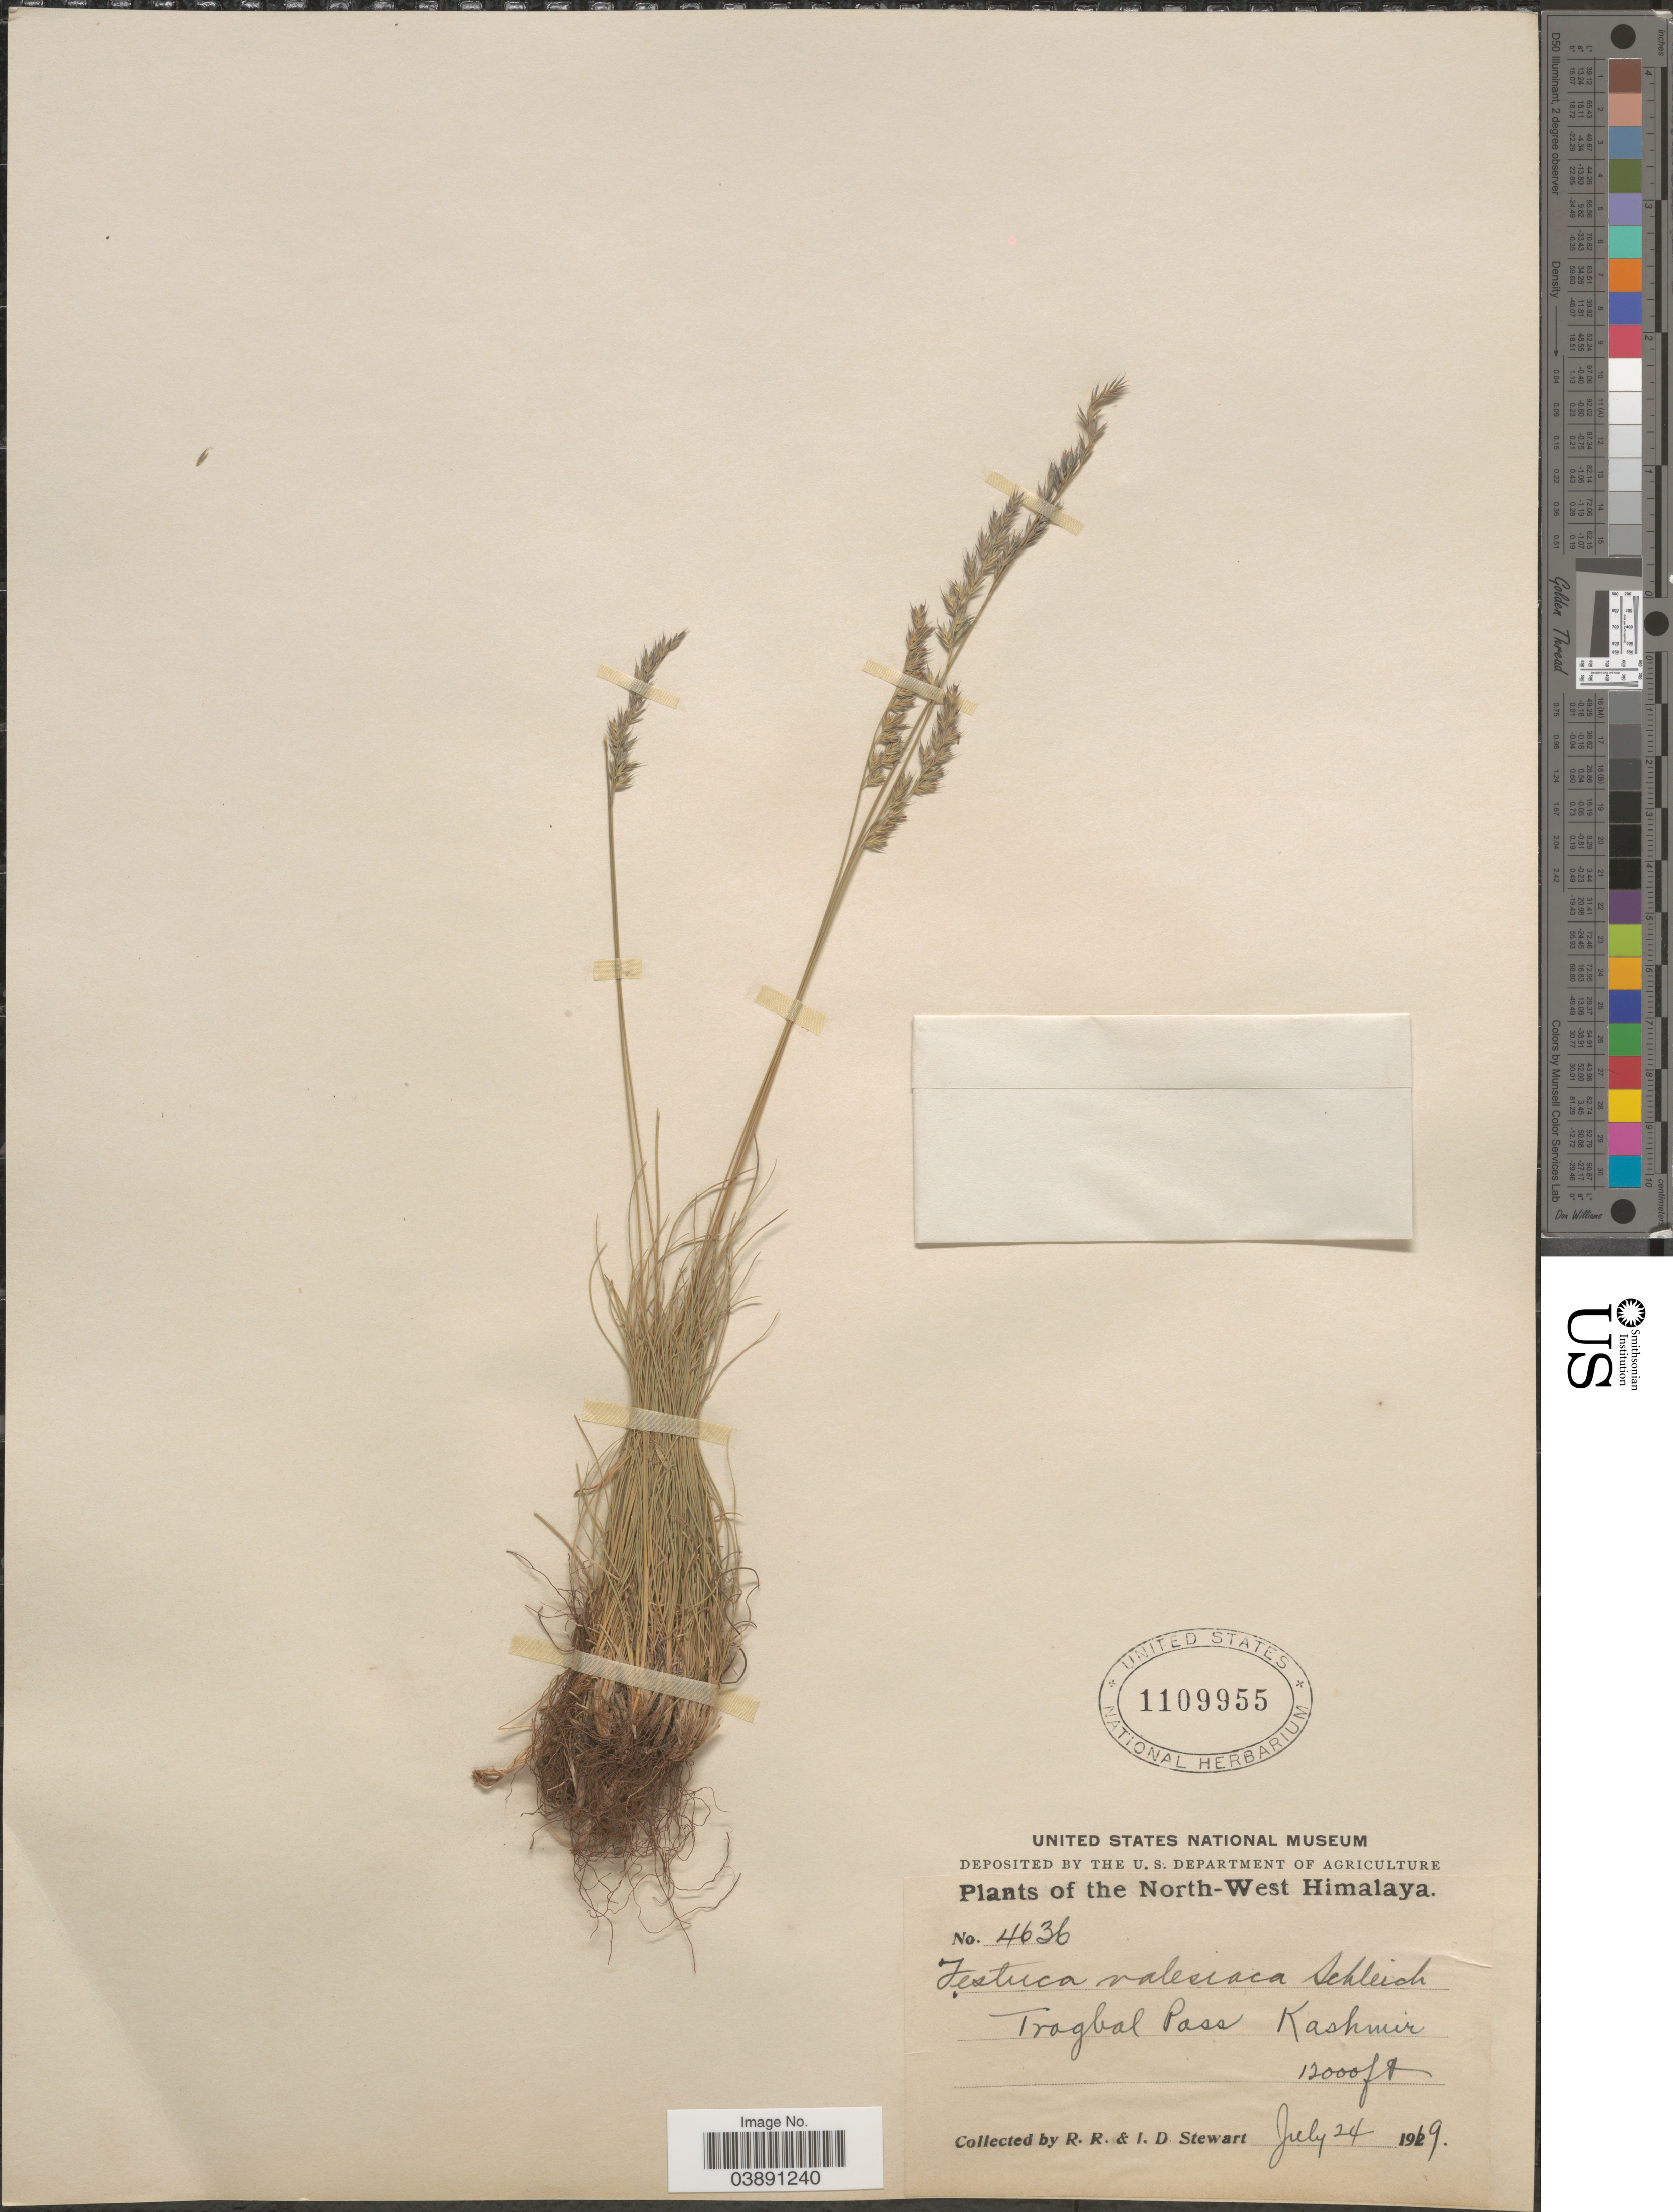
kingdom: Plantae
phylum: Tracheophyta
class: Liliopsida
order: Poales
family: Poaceae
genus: Festuca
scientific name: Festuca valesiaca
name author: Schleich. ex Gaudin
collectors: R. Stewart & I. Stewart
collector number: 4636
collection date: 1919-07-24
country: India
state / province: Jammu and Kashmir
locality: North-West Himalaya. Tragbal Pass. Kashmir.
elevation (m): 3658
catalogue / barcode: US 1109955